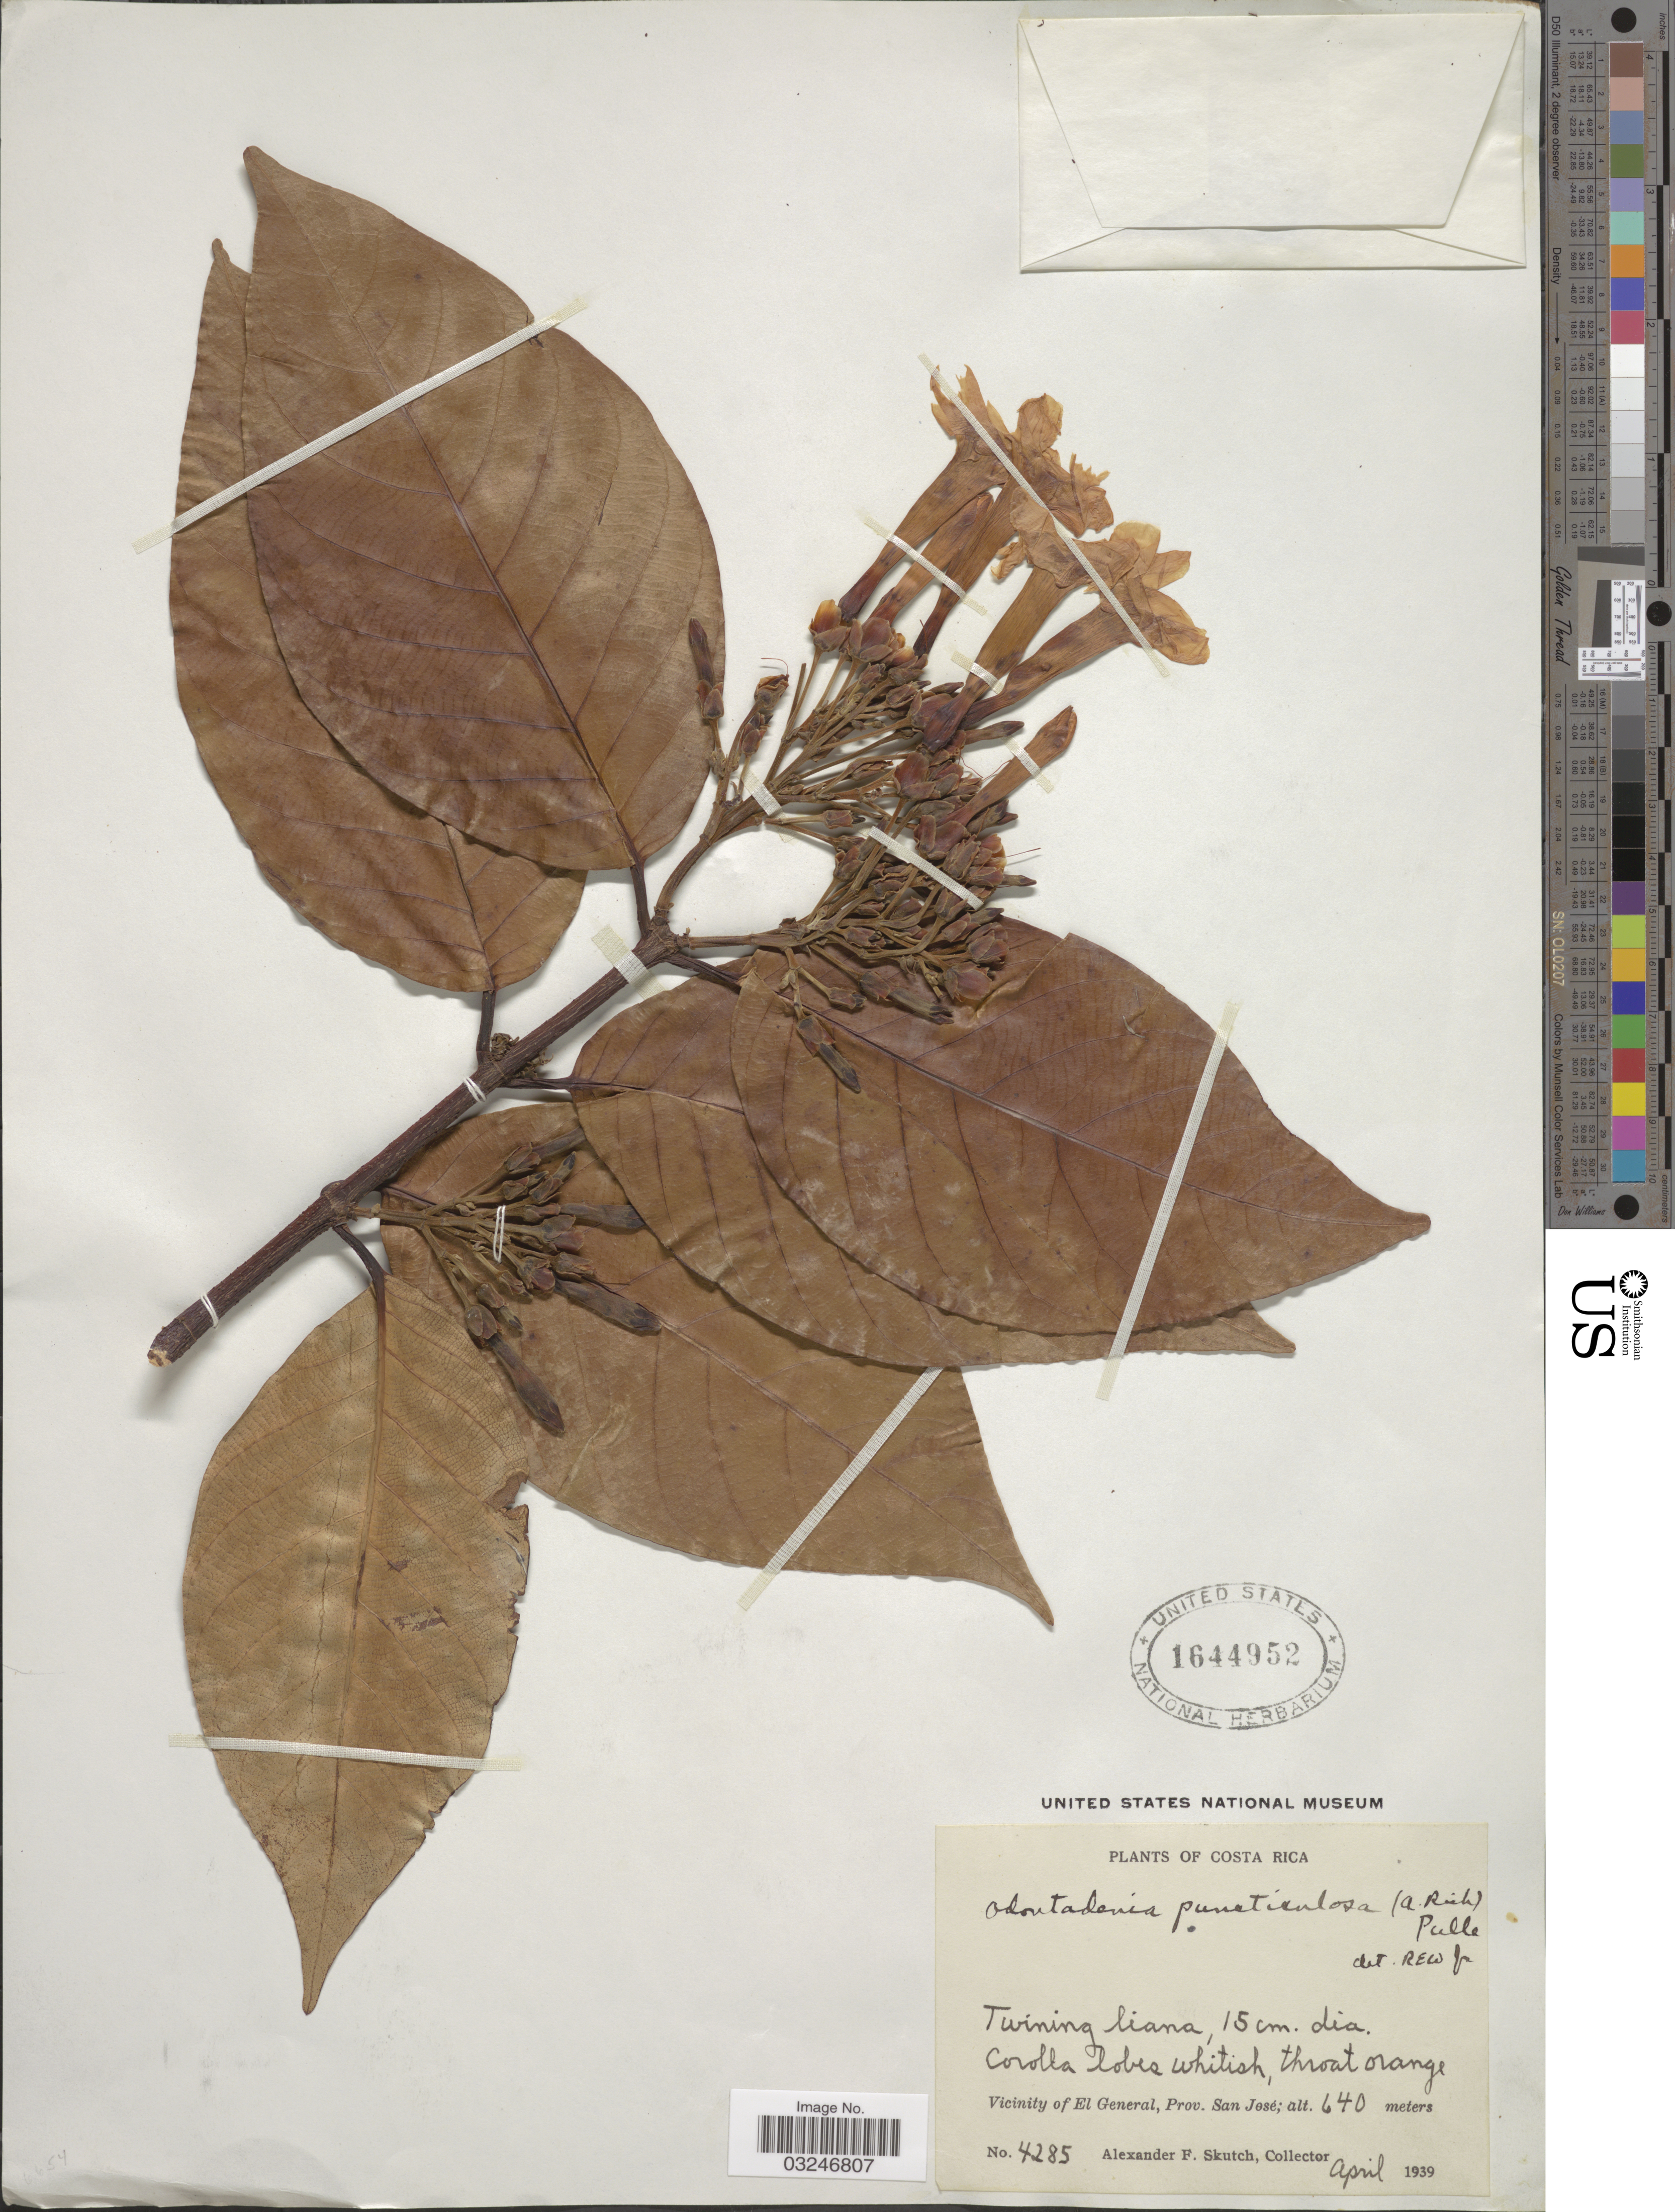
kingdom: Plantae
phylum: Tracheophyta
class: Magnoliopsida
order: Gentianales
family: Apocynaceae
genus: Odontadenia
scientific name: Odontadenia speciosa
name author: Benth.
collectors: A. F. Skutch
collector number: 4285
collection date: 1939-04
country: Costa Rica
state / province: San José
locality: Vicinity of El General.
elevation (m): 640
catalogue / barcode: US 1644952